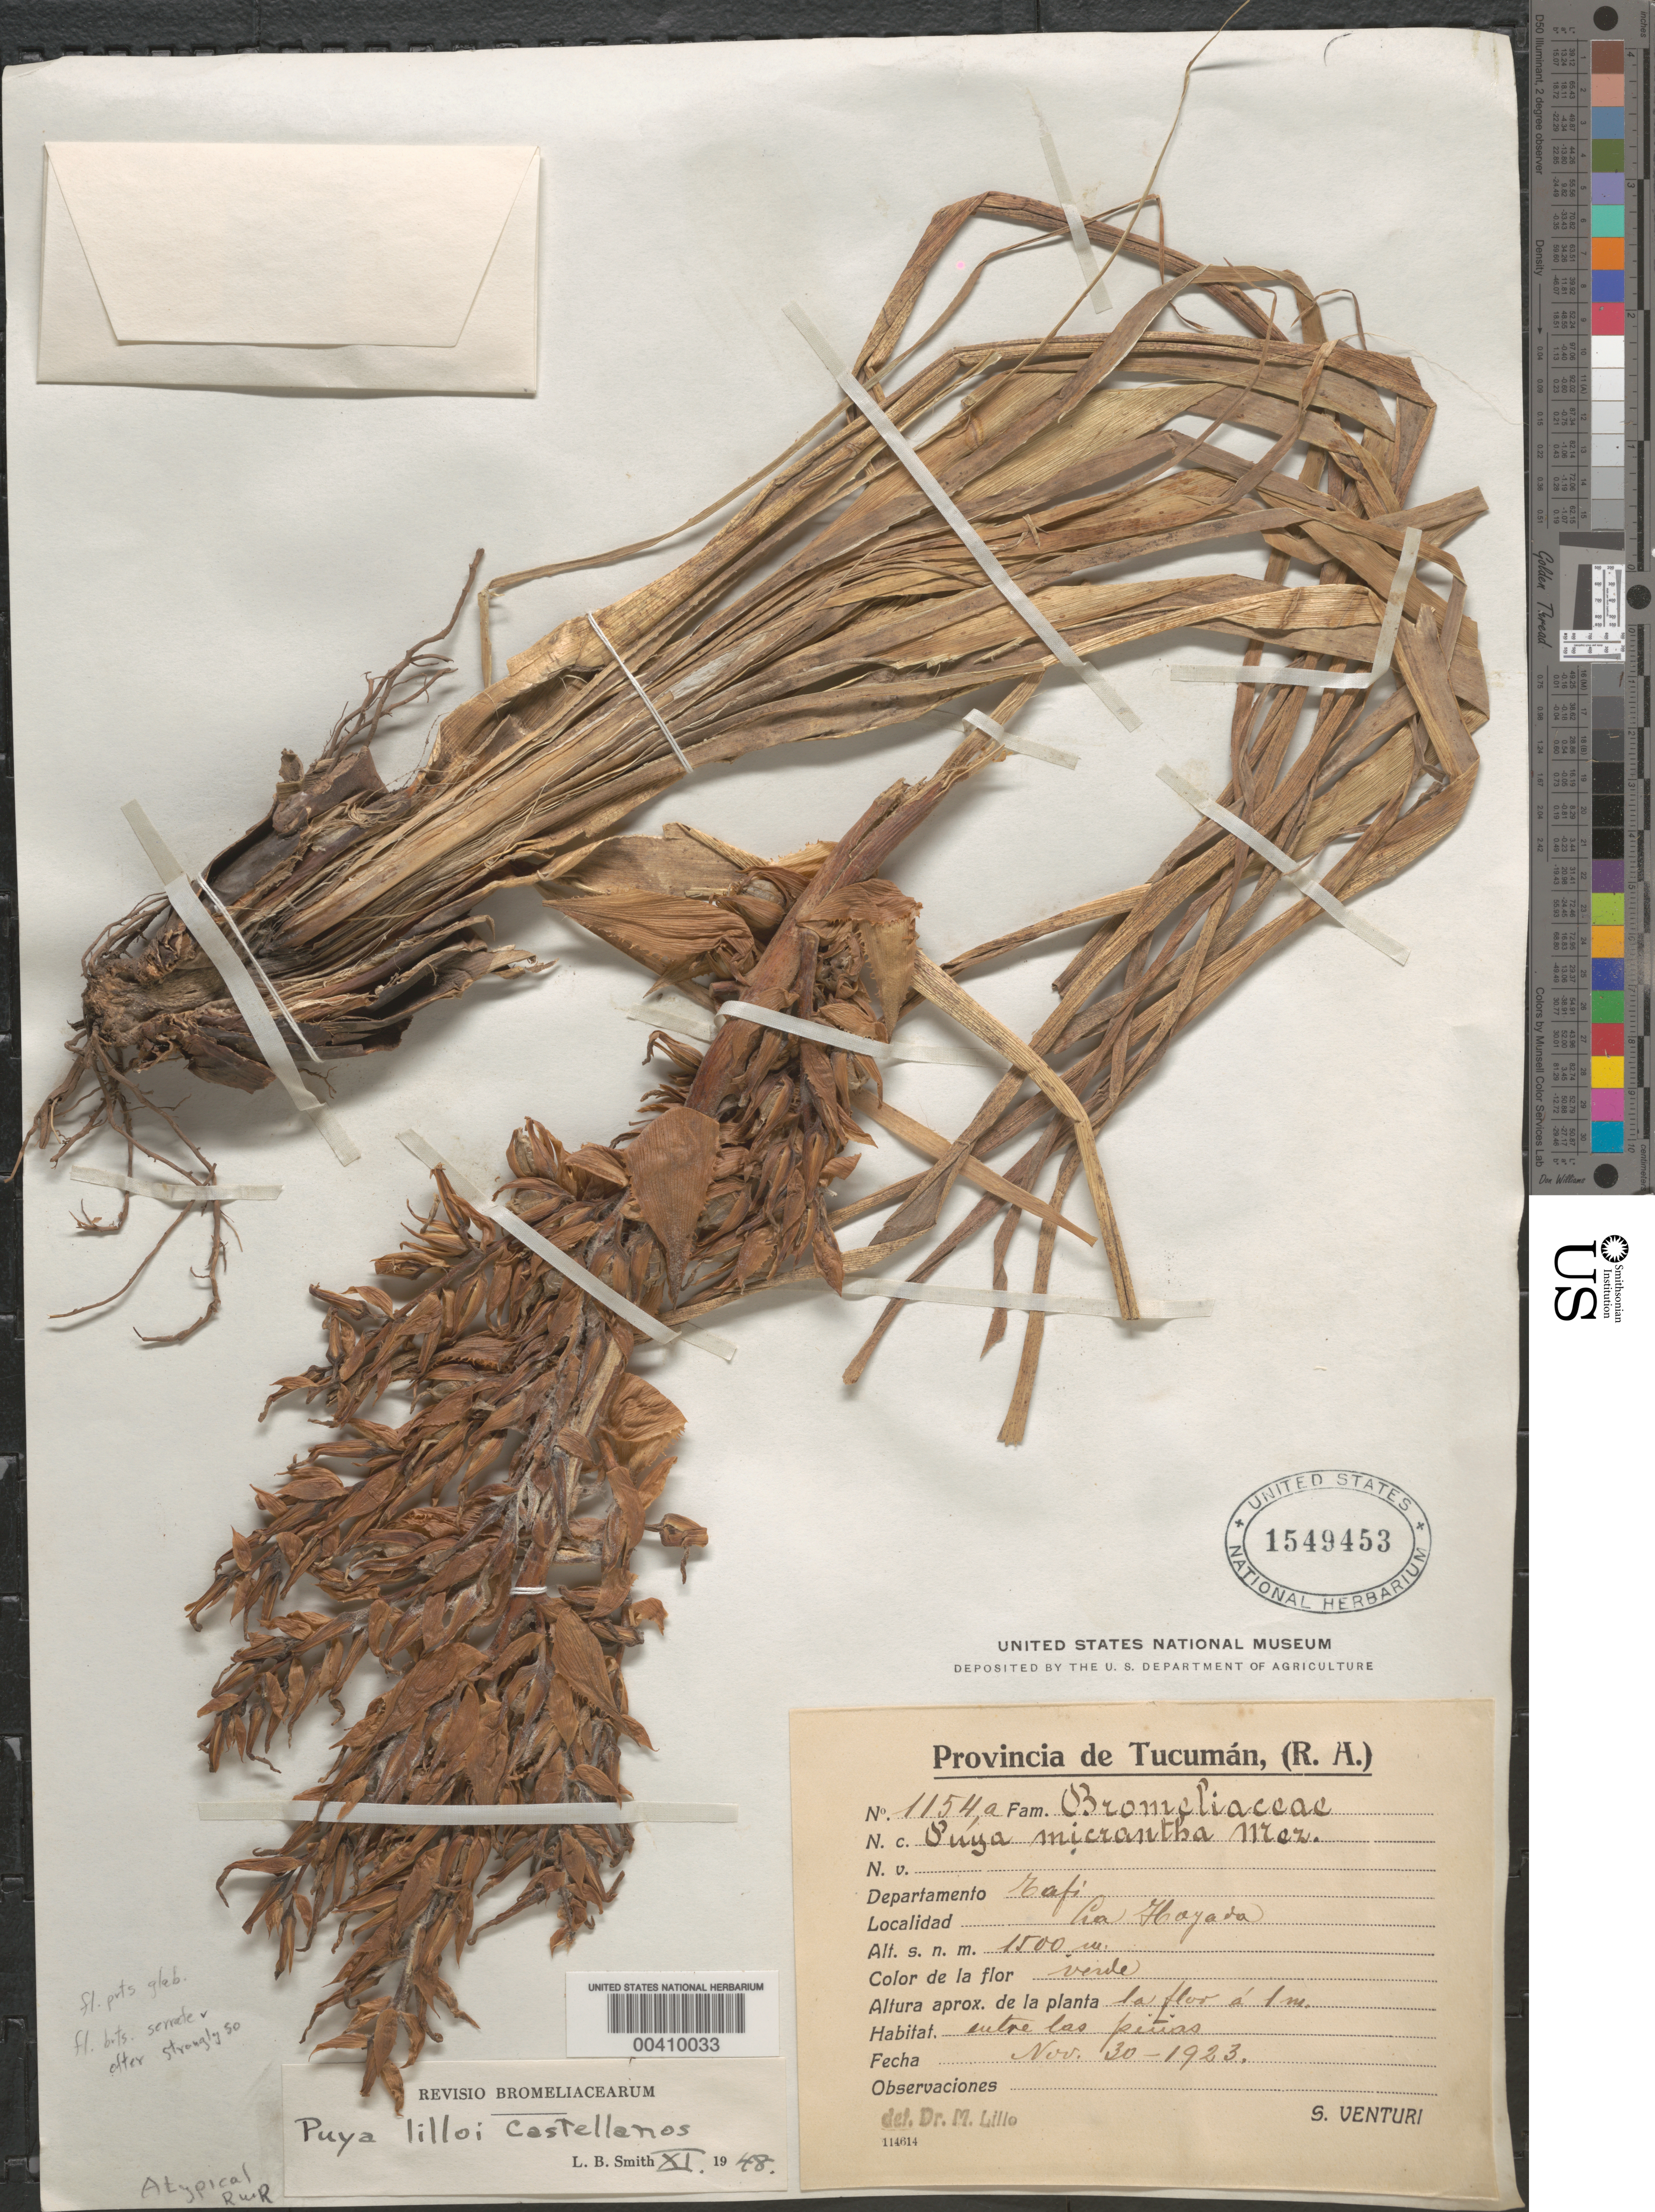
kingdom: Plantae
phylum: Tracheophyta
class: Liliopsida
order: Poales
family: Bromeliaceae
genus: Puya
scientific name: Puya lilloi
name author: A. Cast.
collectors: S. Venturi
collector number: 1154a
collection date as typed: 30 Nov 1923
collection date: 1923-11-30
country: Argentina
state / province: Tucumán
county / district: Tafí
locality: La Hoyada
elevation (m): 1500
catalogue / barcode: US 1549453